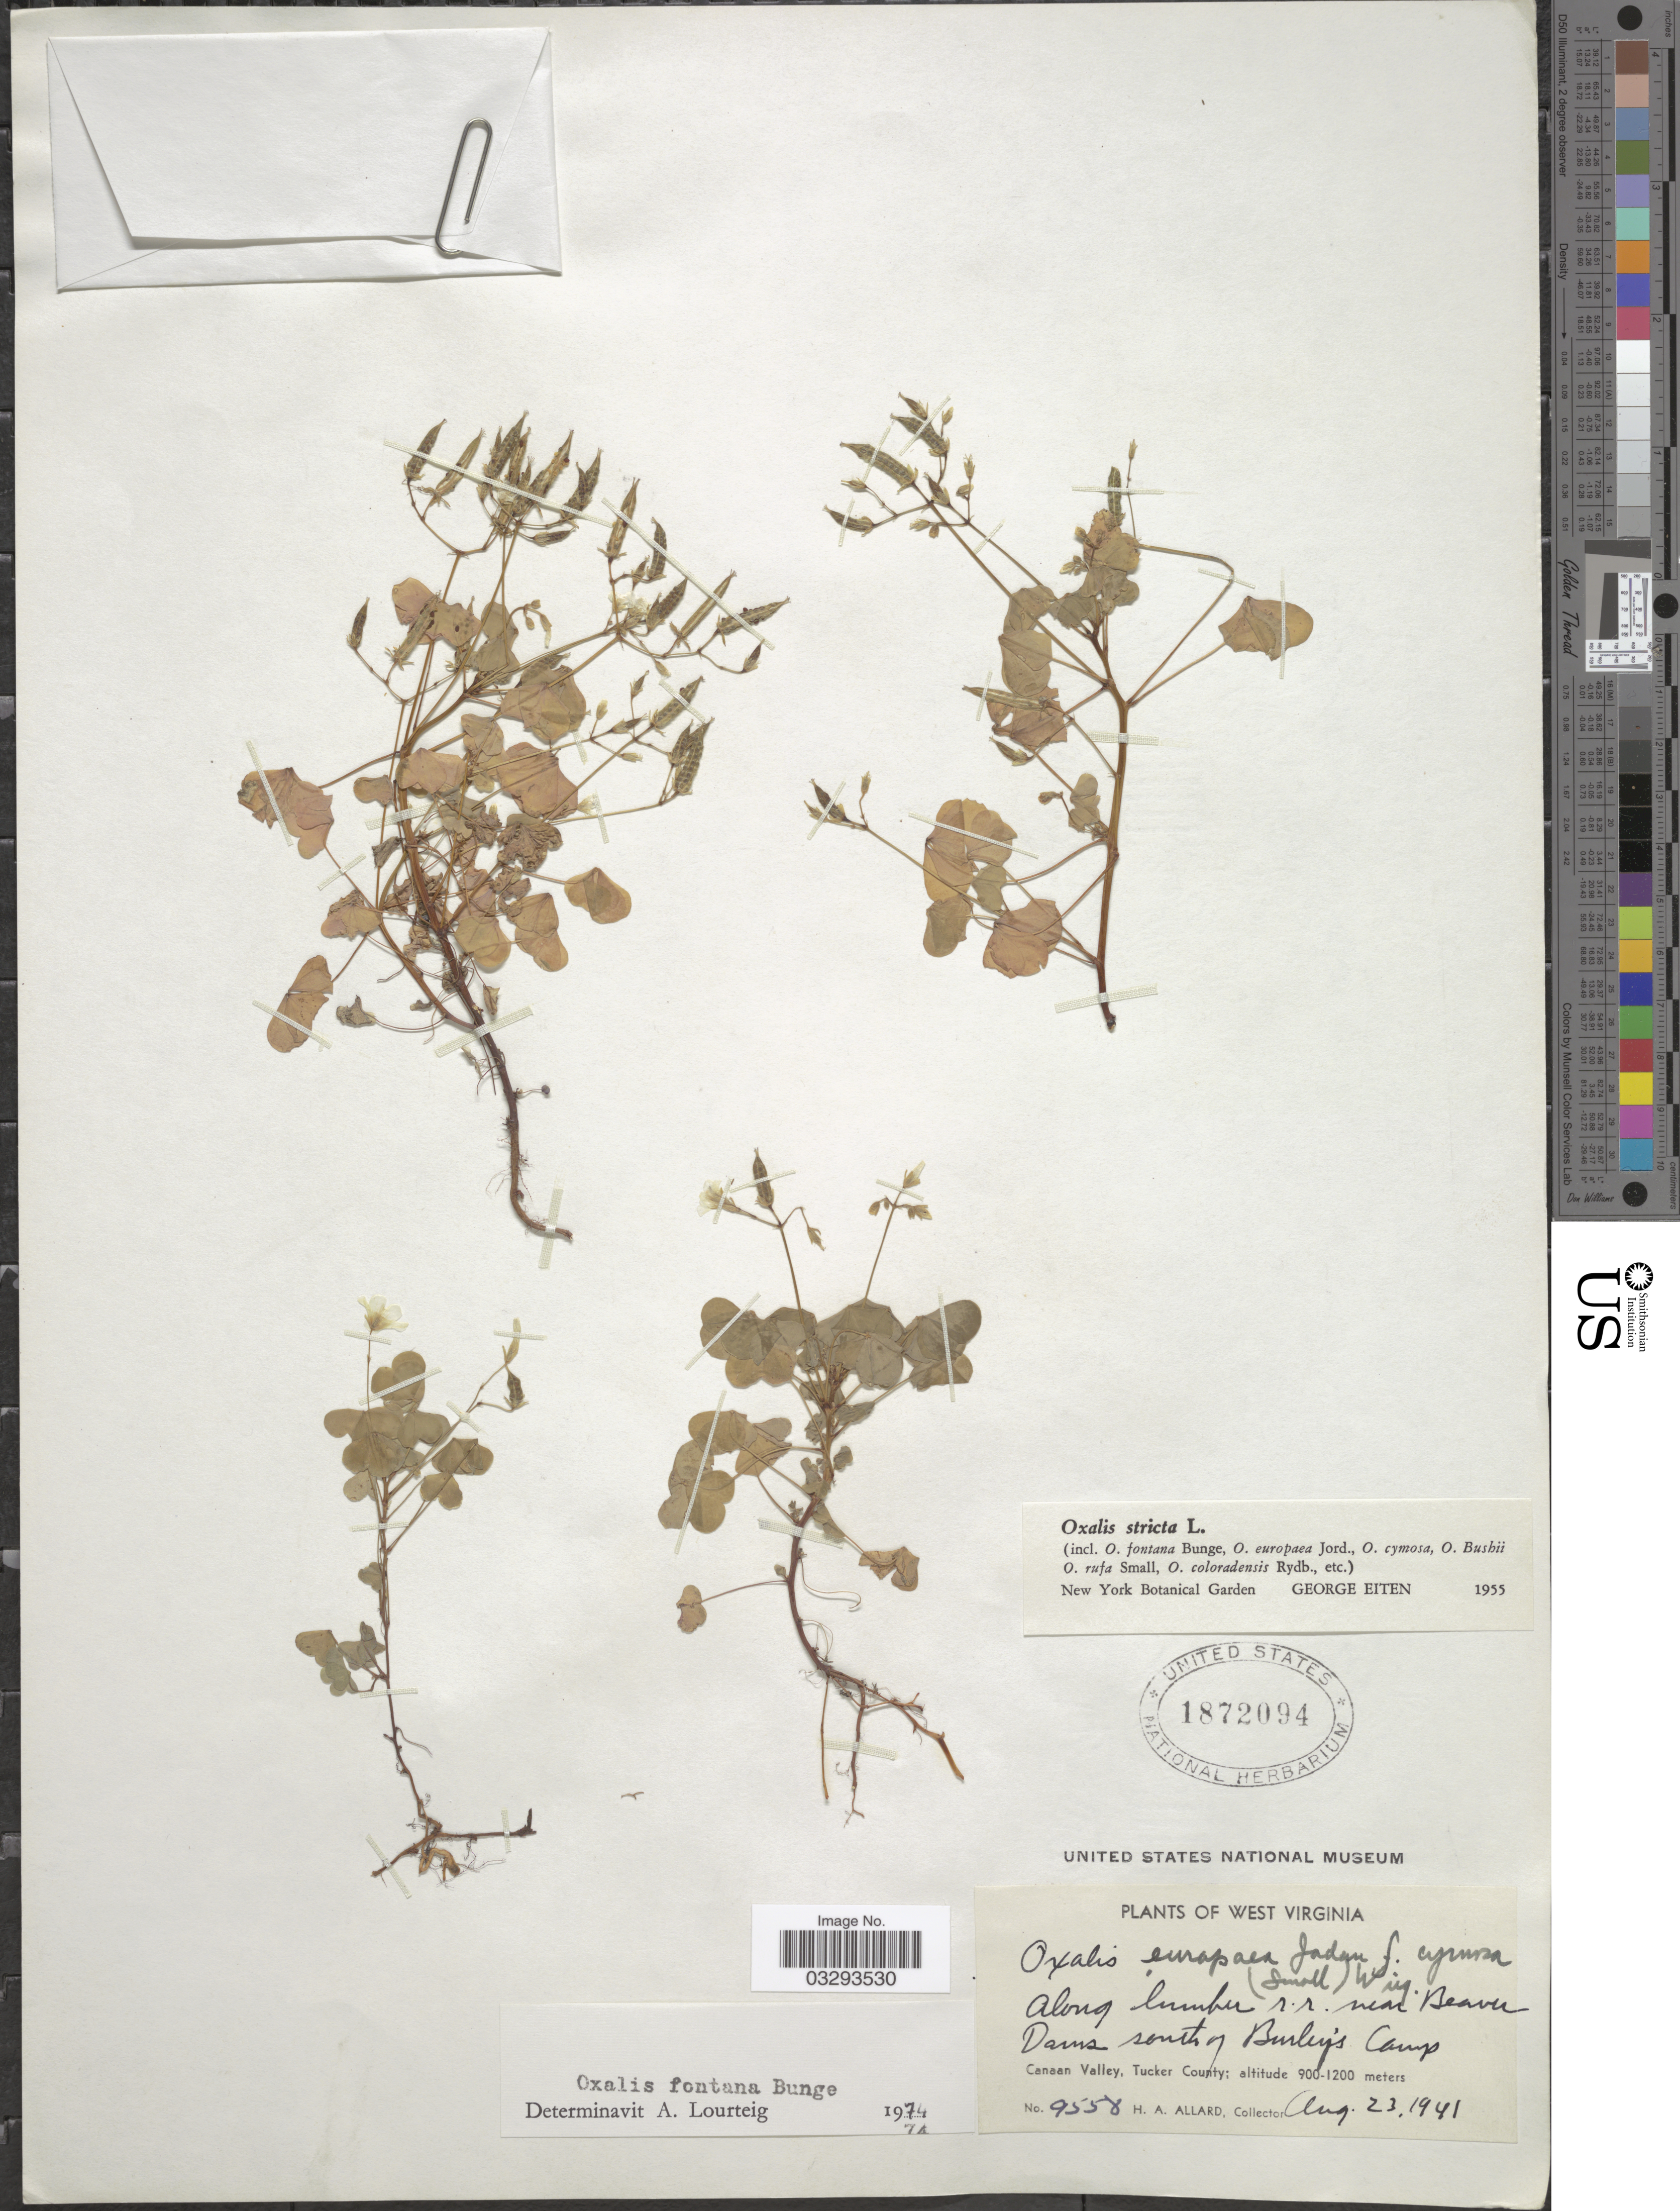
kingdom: Plantae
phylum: Tracheophyta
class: Magnoliopsida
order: Oxalidales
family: Oxalidaceae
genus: Oxalis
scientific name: Oxalis fontana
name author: Bunge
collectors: H. A. Allard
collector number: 9558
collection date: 1941-08-23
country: United States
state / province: West Virginia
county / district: Tucker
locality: Along lumber r.r. near Beaver Dams south of Burley's Camp. Canaan Valley, Tucker County.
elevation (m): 900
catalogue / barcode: US 1872094